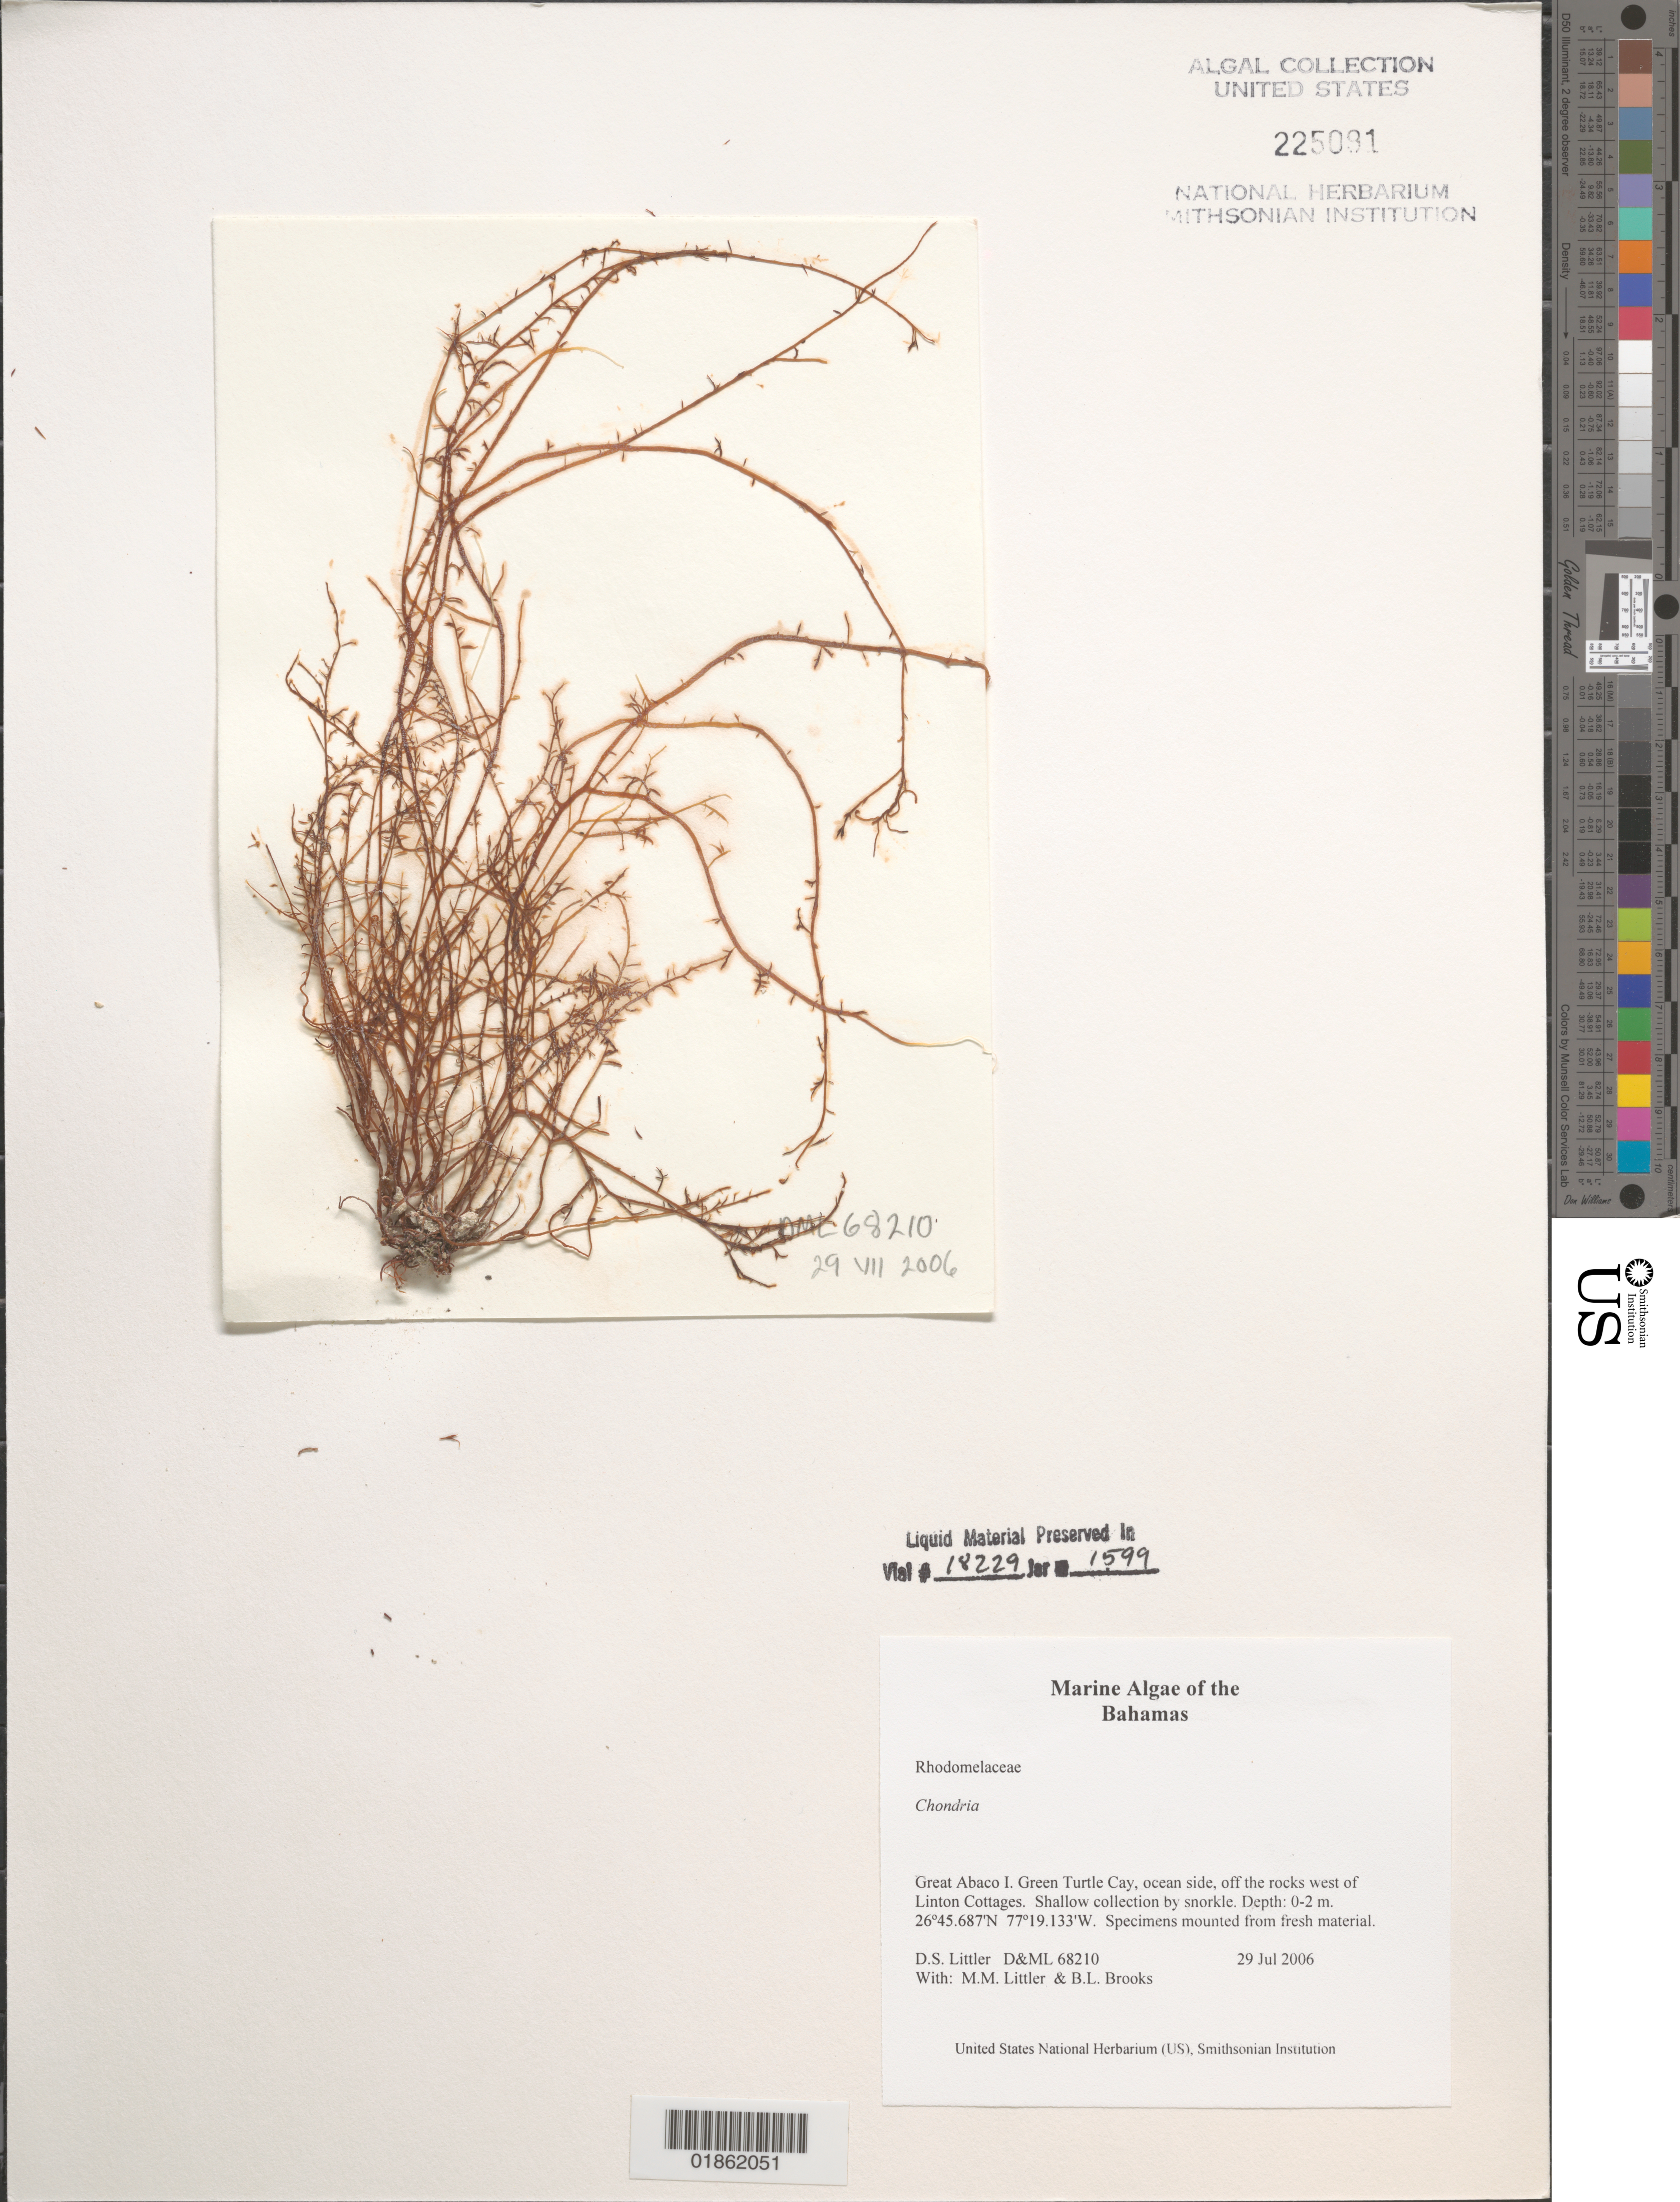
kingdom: Plantae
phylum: Rhodophyta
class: Florideophyceae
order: Ceramiales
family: Rhodomelaceae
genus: Chondria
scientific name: Chondria sp.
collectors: M. M. Littler, D. S. Littler & B. Brooks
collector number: D&ML 68210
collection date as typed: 29 Jul 2006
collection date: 2006-07-29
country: Bahamas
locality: Off rocks southeast of Linton Cottage Beach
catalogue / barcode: US 225091